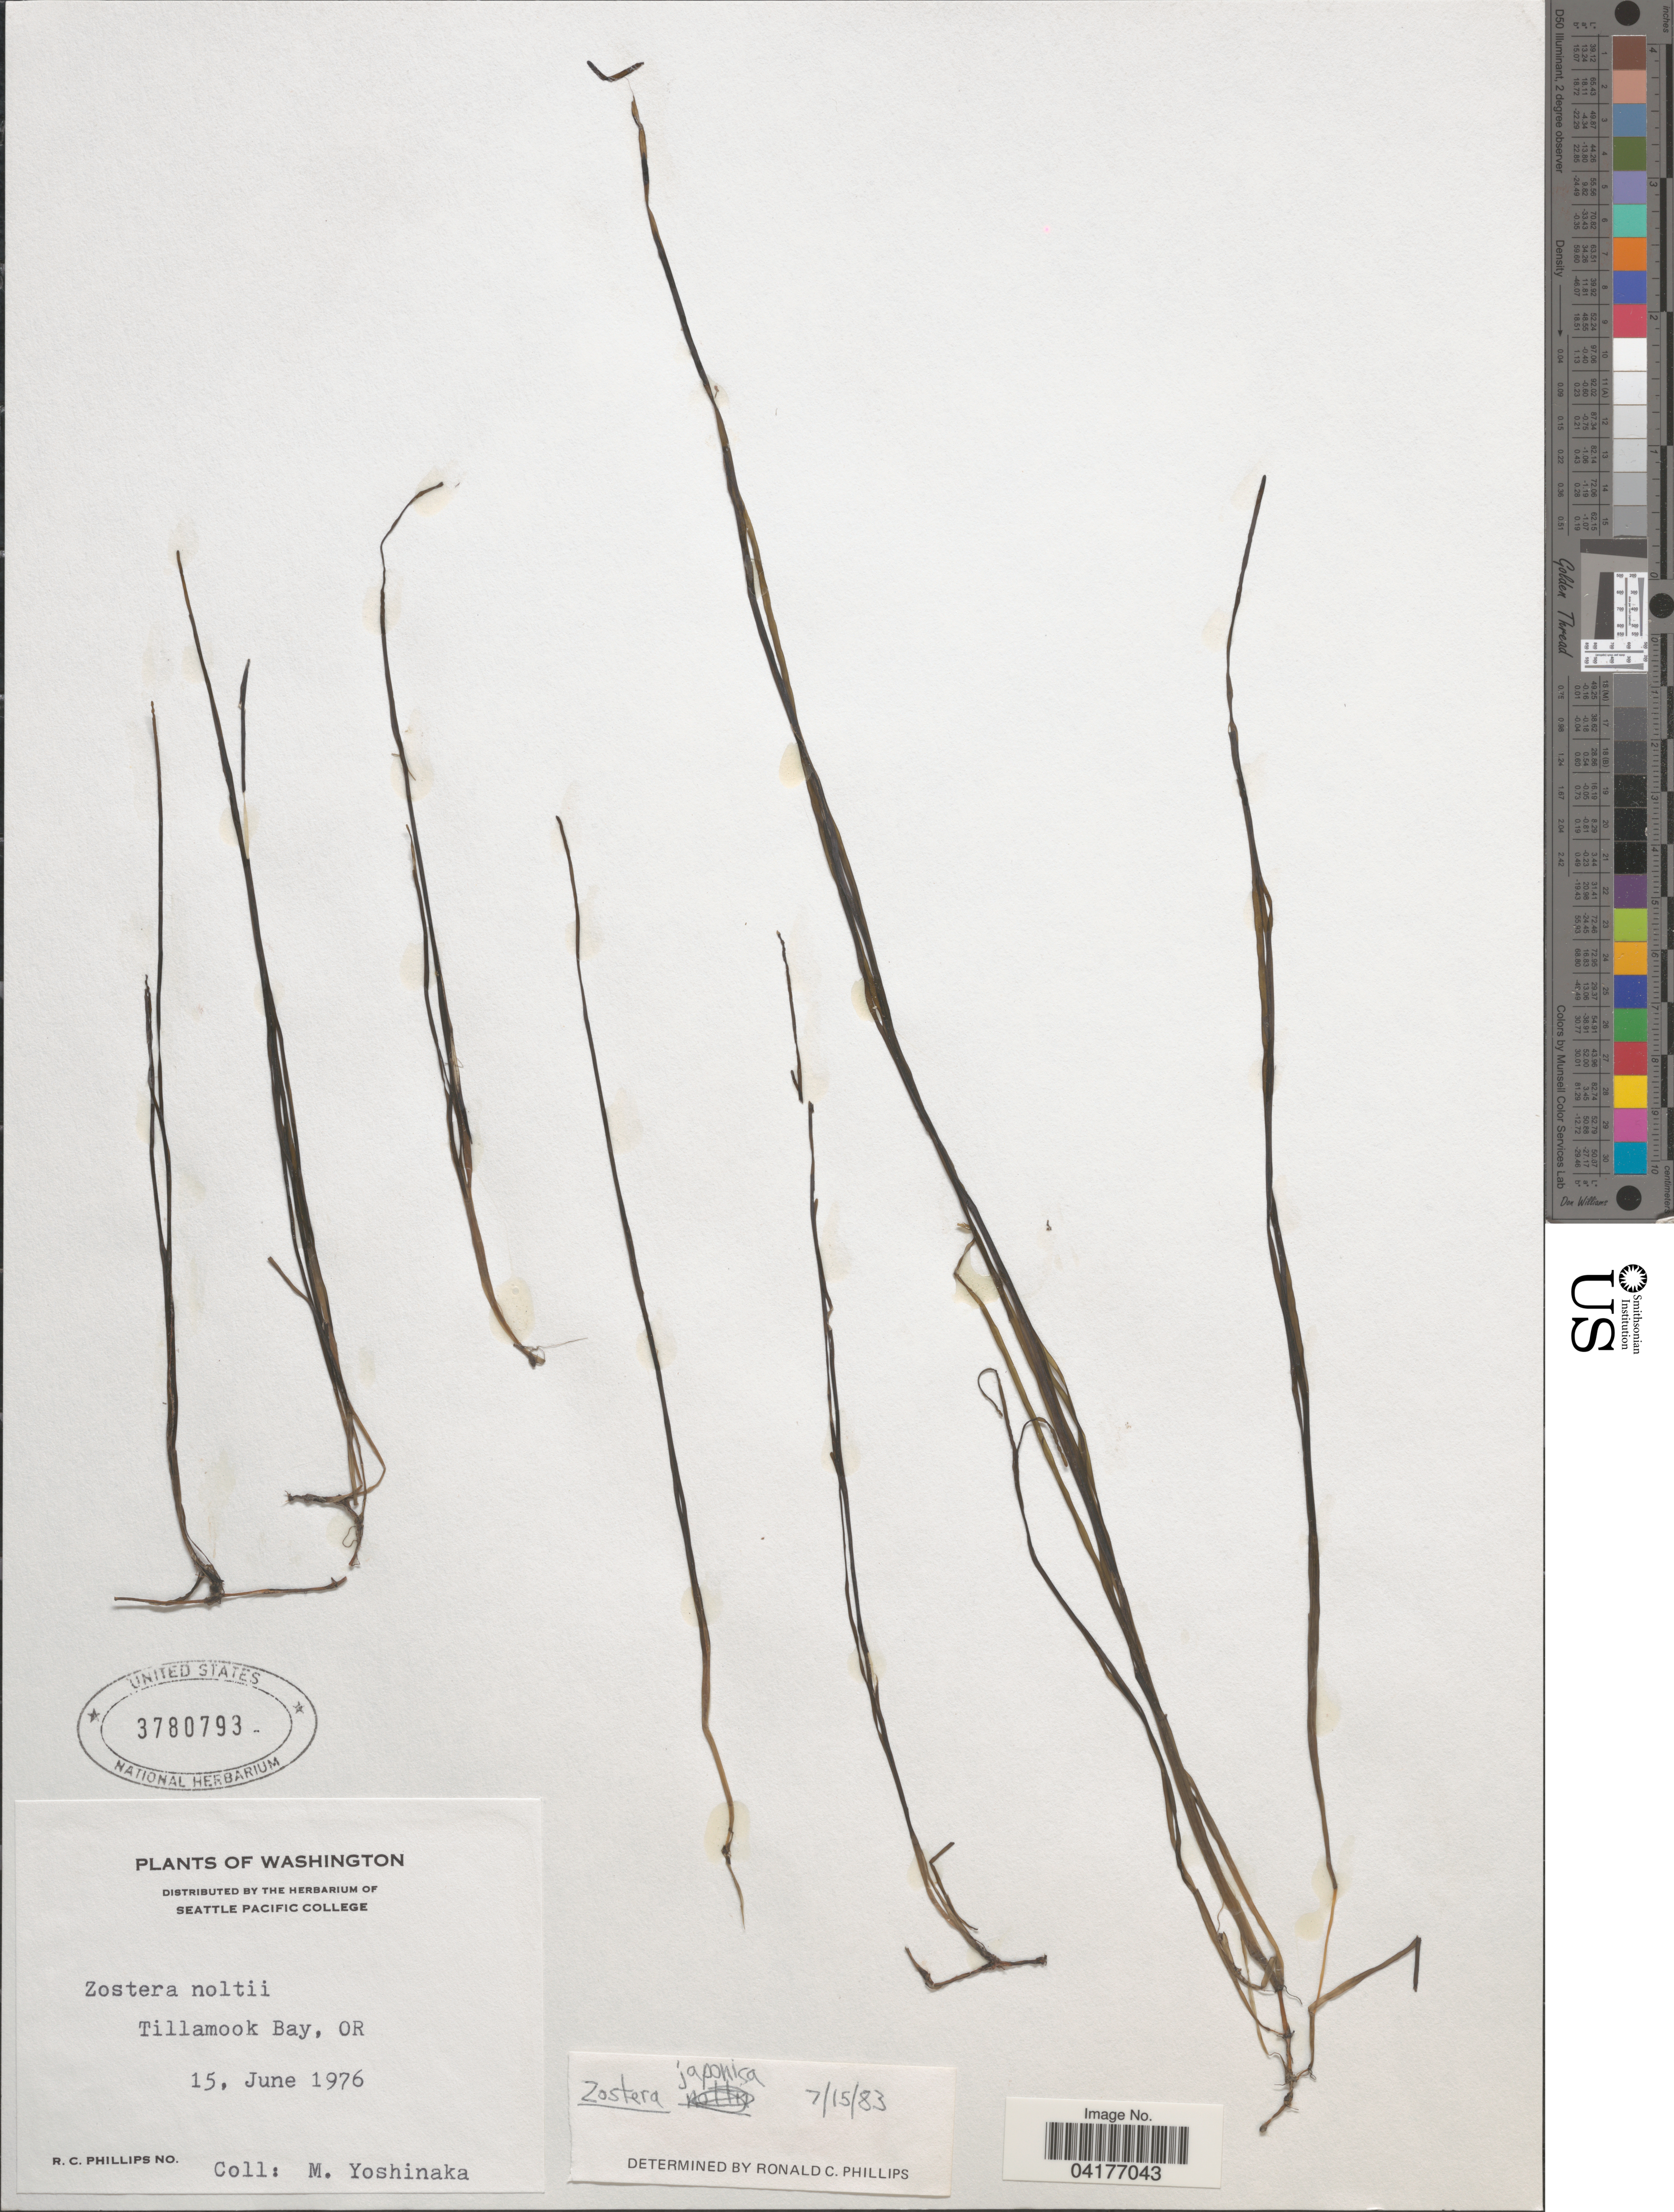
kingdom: Plantae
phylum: Tracheophyta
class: Liliopsida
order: Alismatales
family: Zosteraceae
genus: Zostera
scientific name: Zostera noltii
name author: Hornem.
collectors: M. Yoshinaka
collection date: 1976-06-15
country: United States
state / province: Oregon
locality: Tillamook Bay, OR.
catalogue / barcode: US 3780793